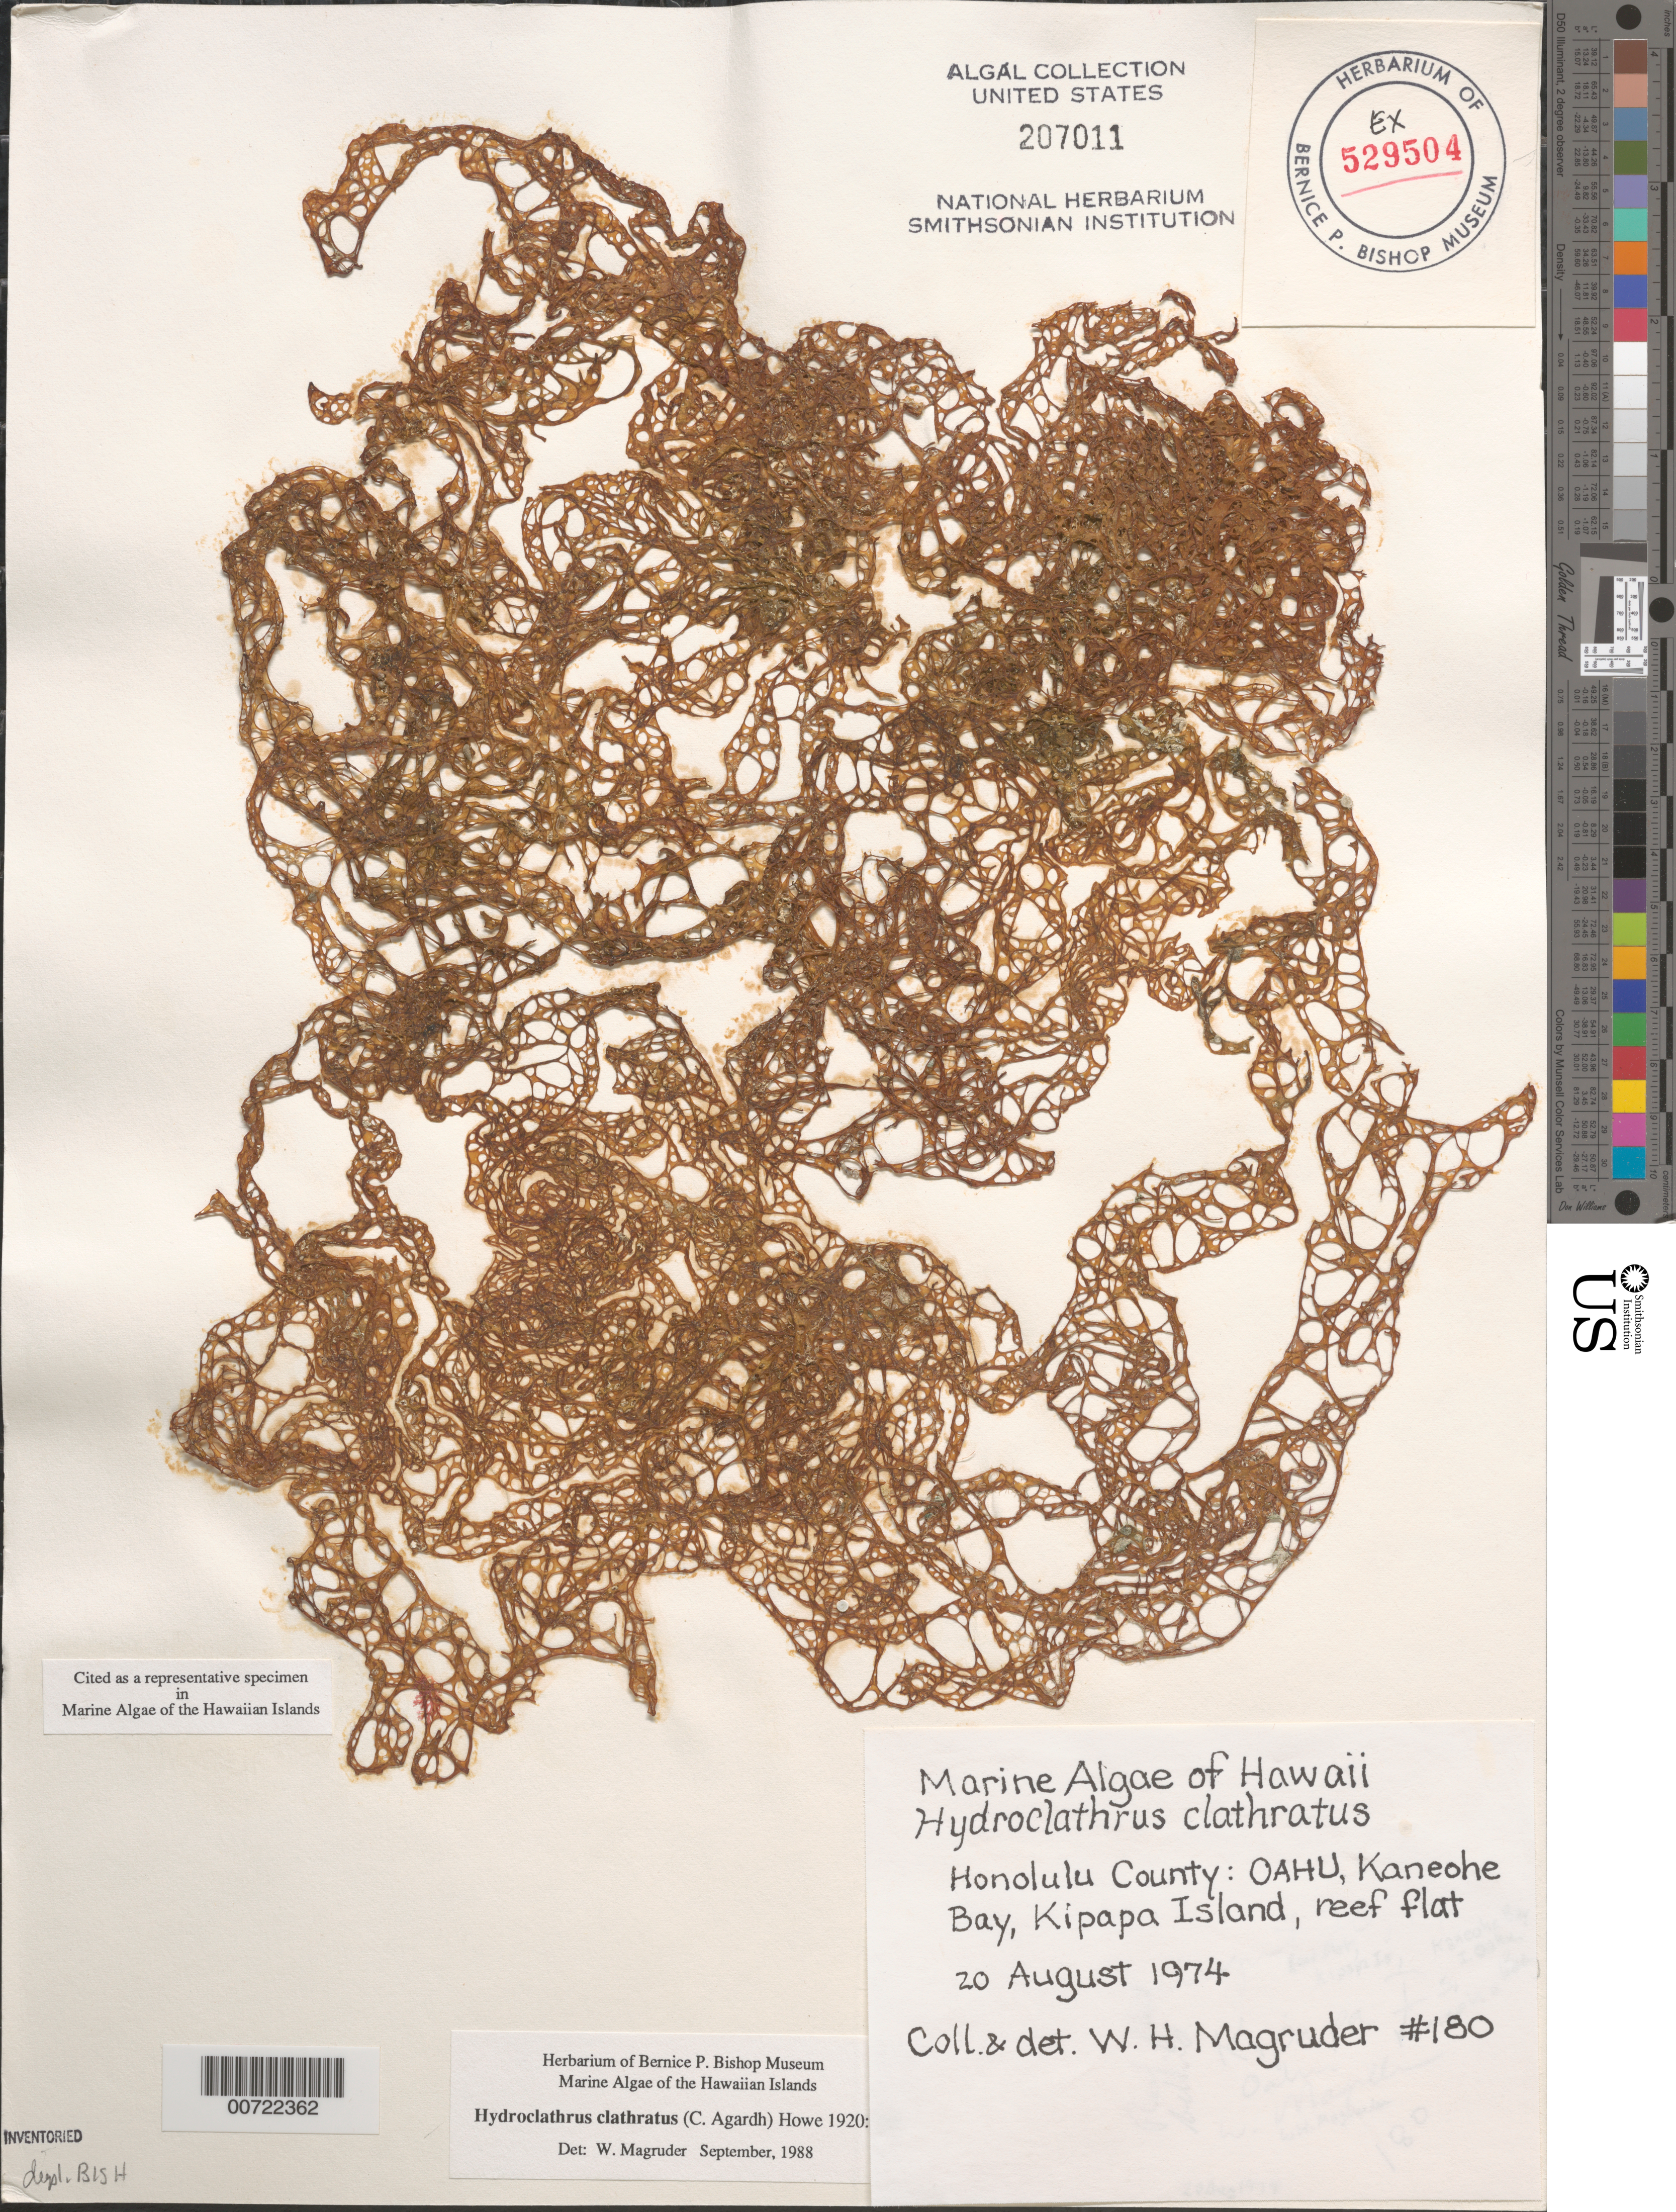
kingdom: Chromista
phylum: Ochrophyta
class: Phaeophyceae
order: Scytosiphonales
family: Scytosiphonaceae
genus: Hydroclathrus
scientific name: Hydroclathrus clathratus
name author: (C. Agardh) M. Howe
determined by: Magruder, W. H.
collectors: W. Magruder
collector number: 180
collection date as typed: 20 Aug 1974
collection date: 1974-08-20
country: United States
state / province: Hawaii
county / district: Honolulu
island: Oahu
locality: Kaneohe Bay, Kipapa Island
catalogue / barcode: US 207011